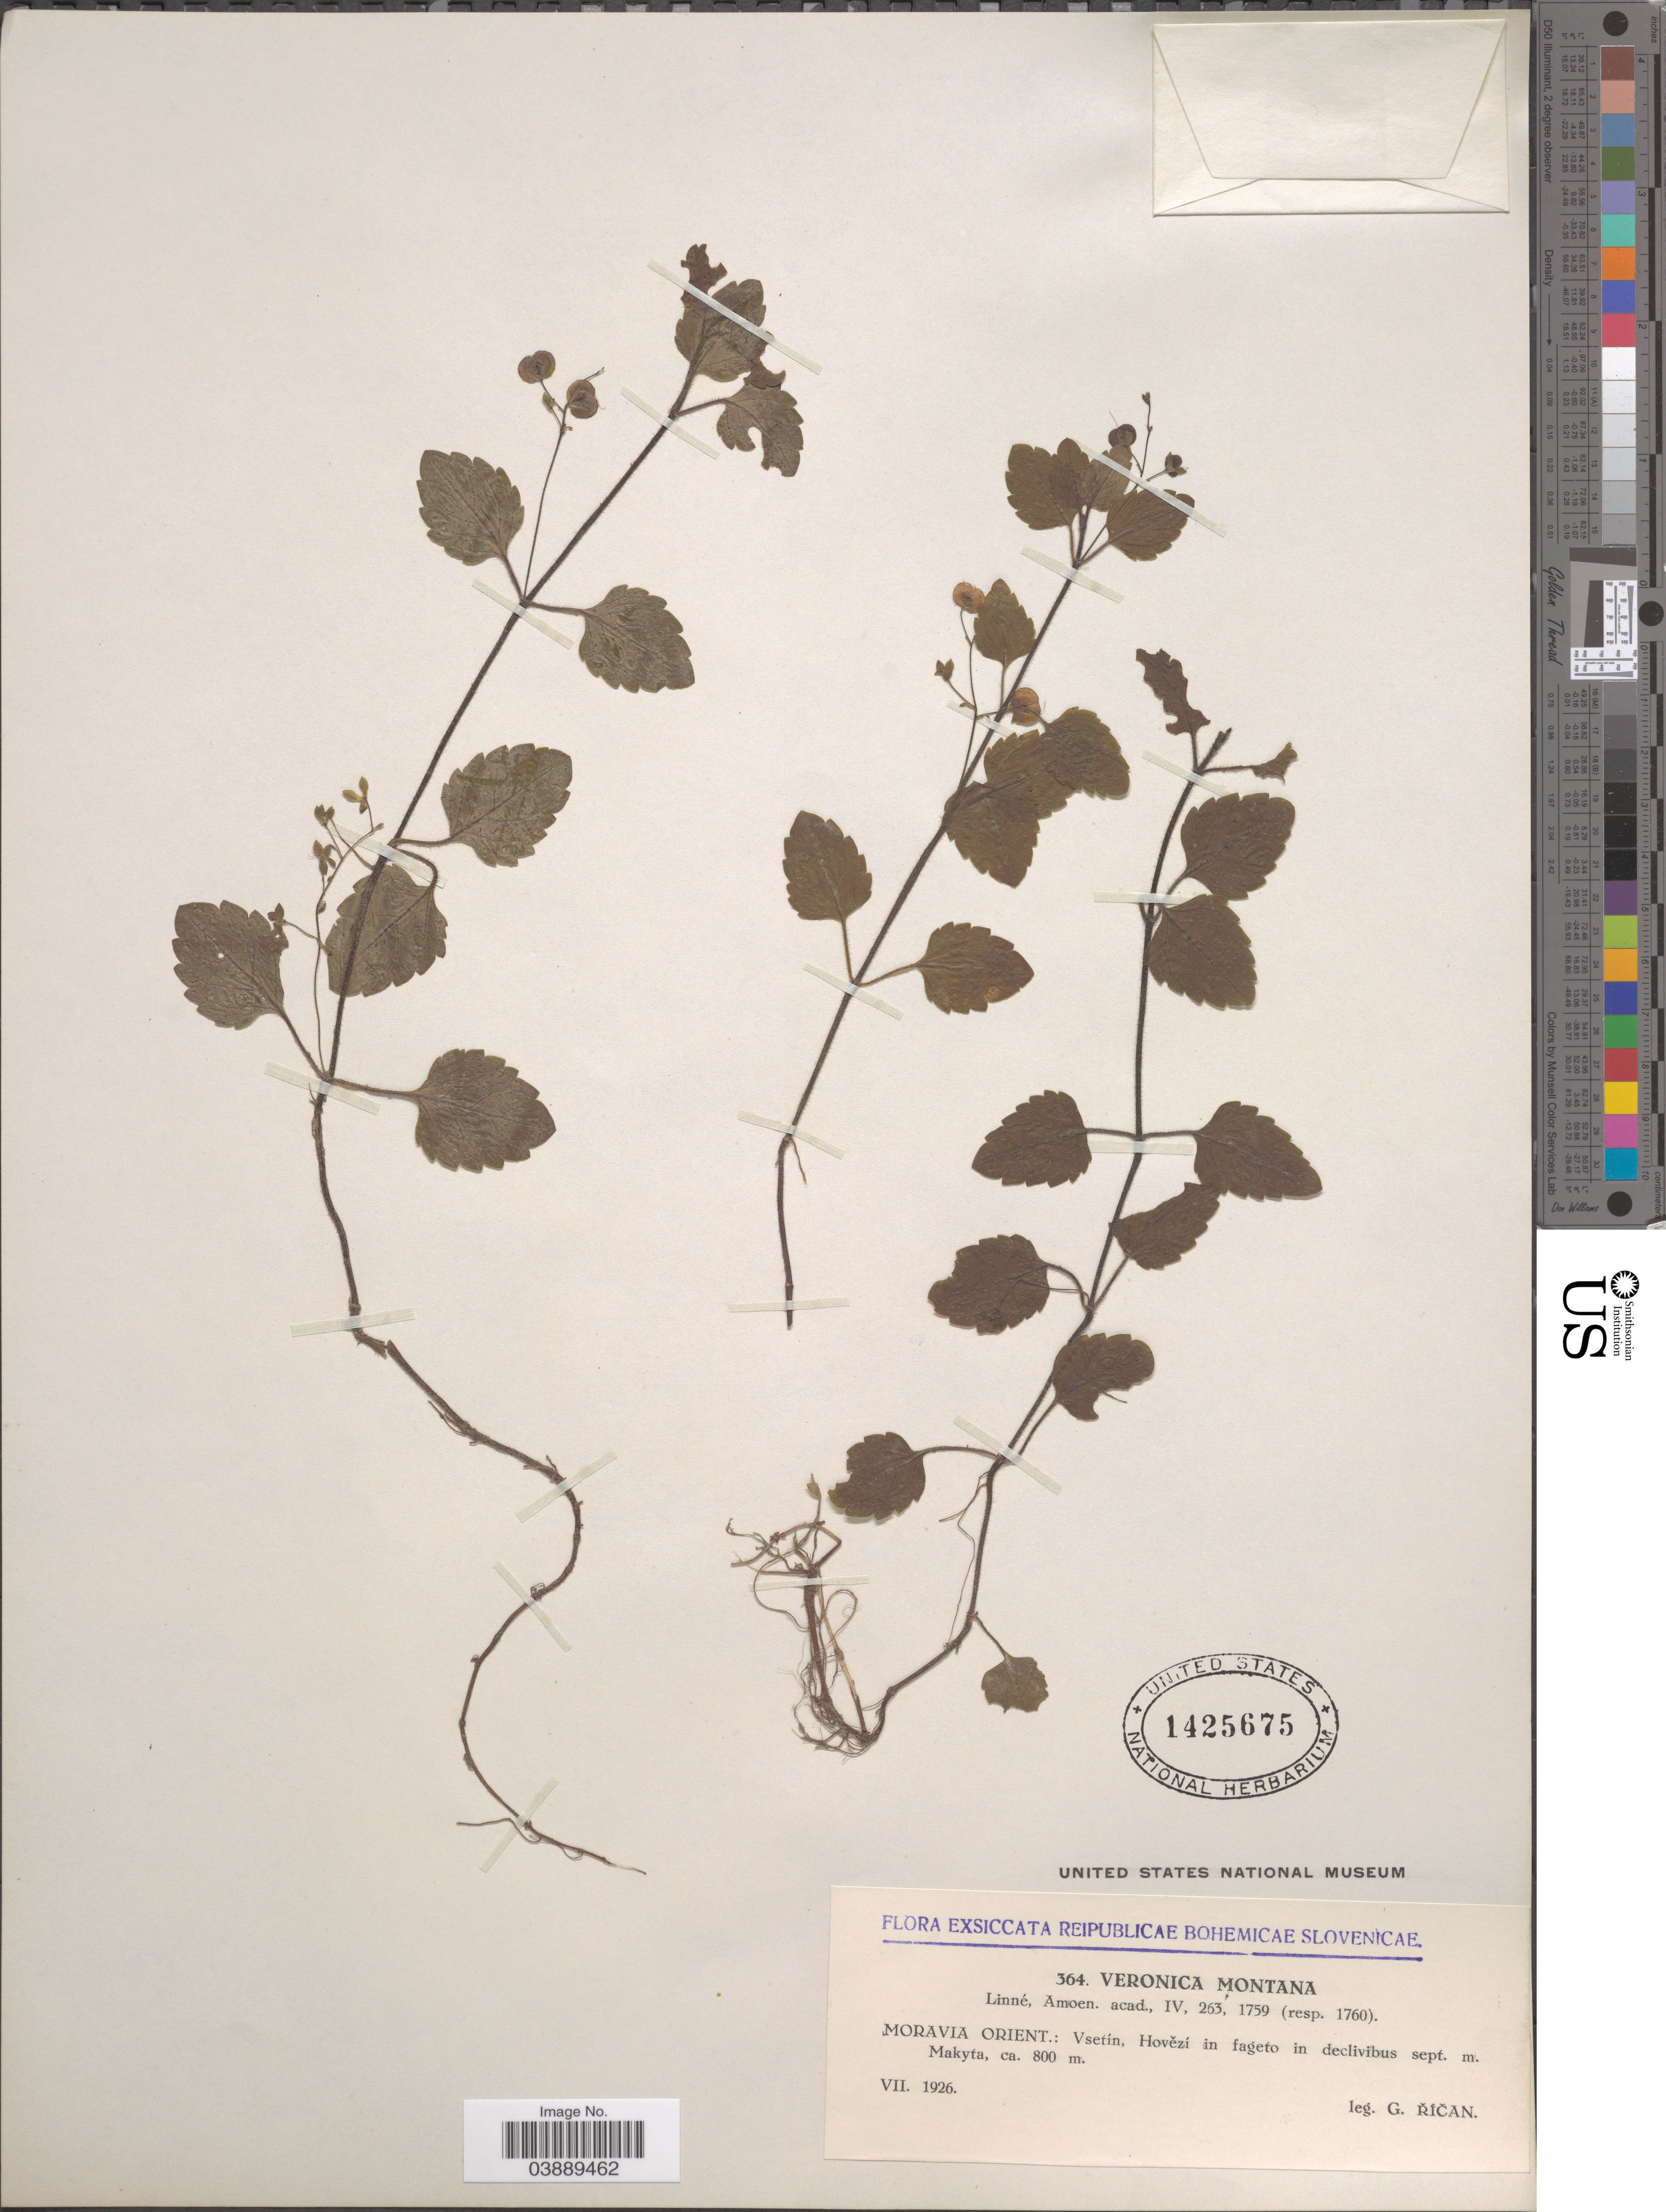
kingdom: Plantae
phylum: Tracheophyta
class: Magnoliopsida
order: Lamiales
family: Plantaginaceae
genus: Veronica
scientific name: Veronica montana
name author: L.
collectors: G. Rican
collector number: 364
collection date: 1926-07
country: Czechia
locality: Bohemicae Slovenicae. Moravia Orient.: Vsetín, Hovĕzí in fageto in declivibus sept. m. Makyta.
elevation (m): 800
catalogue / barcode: US 1425675